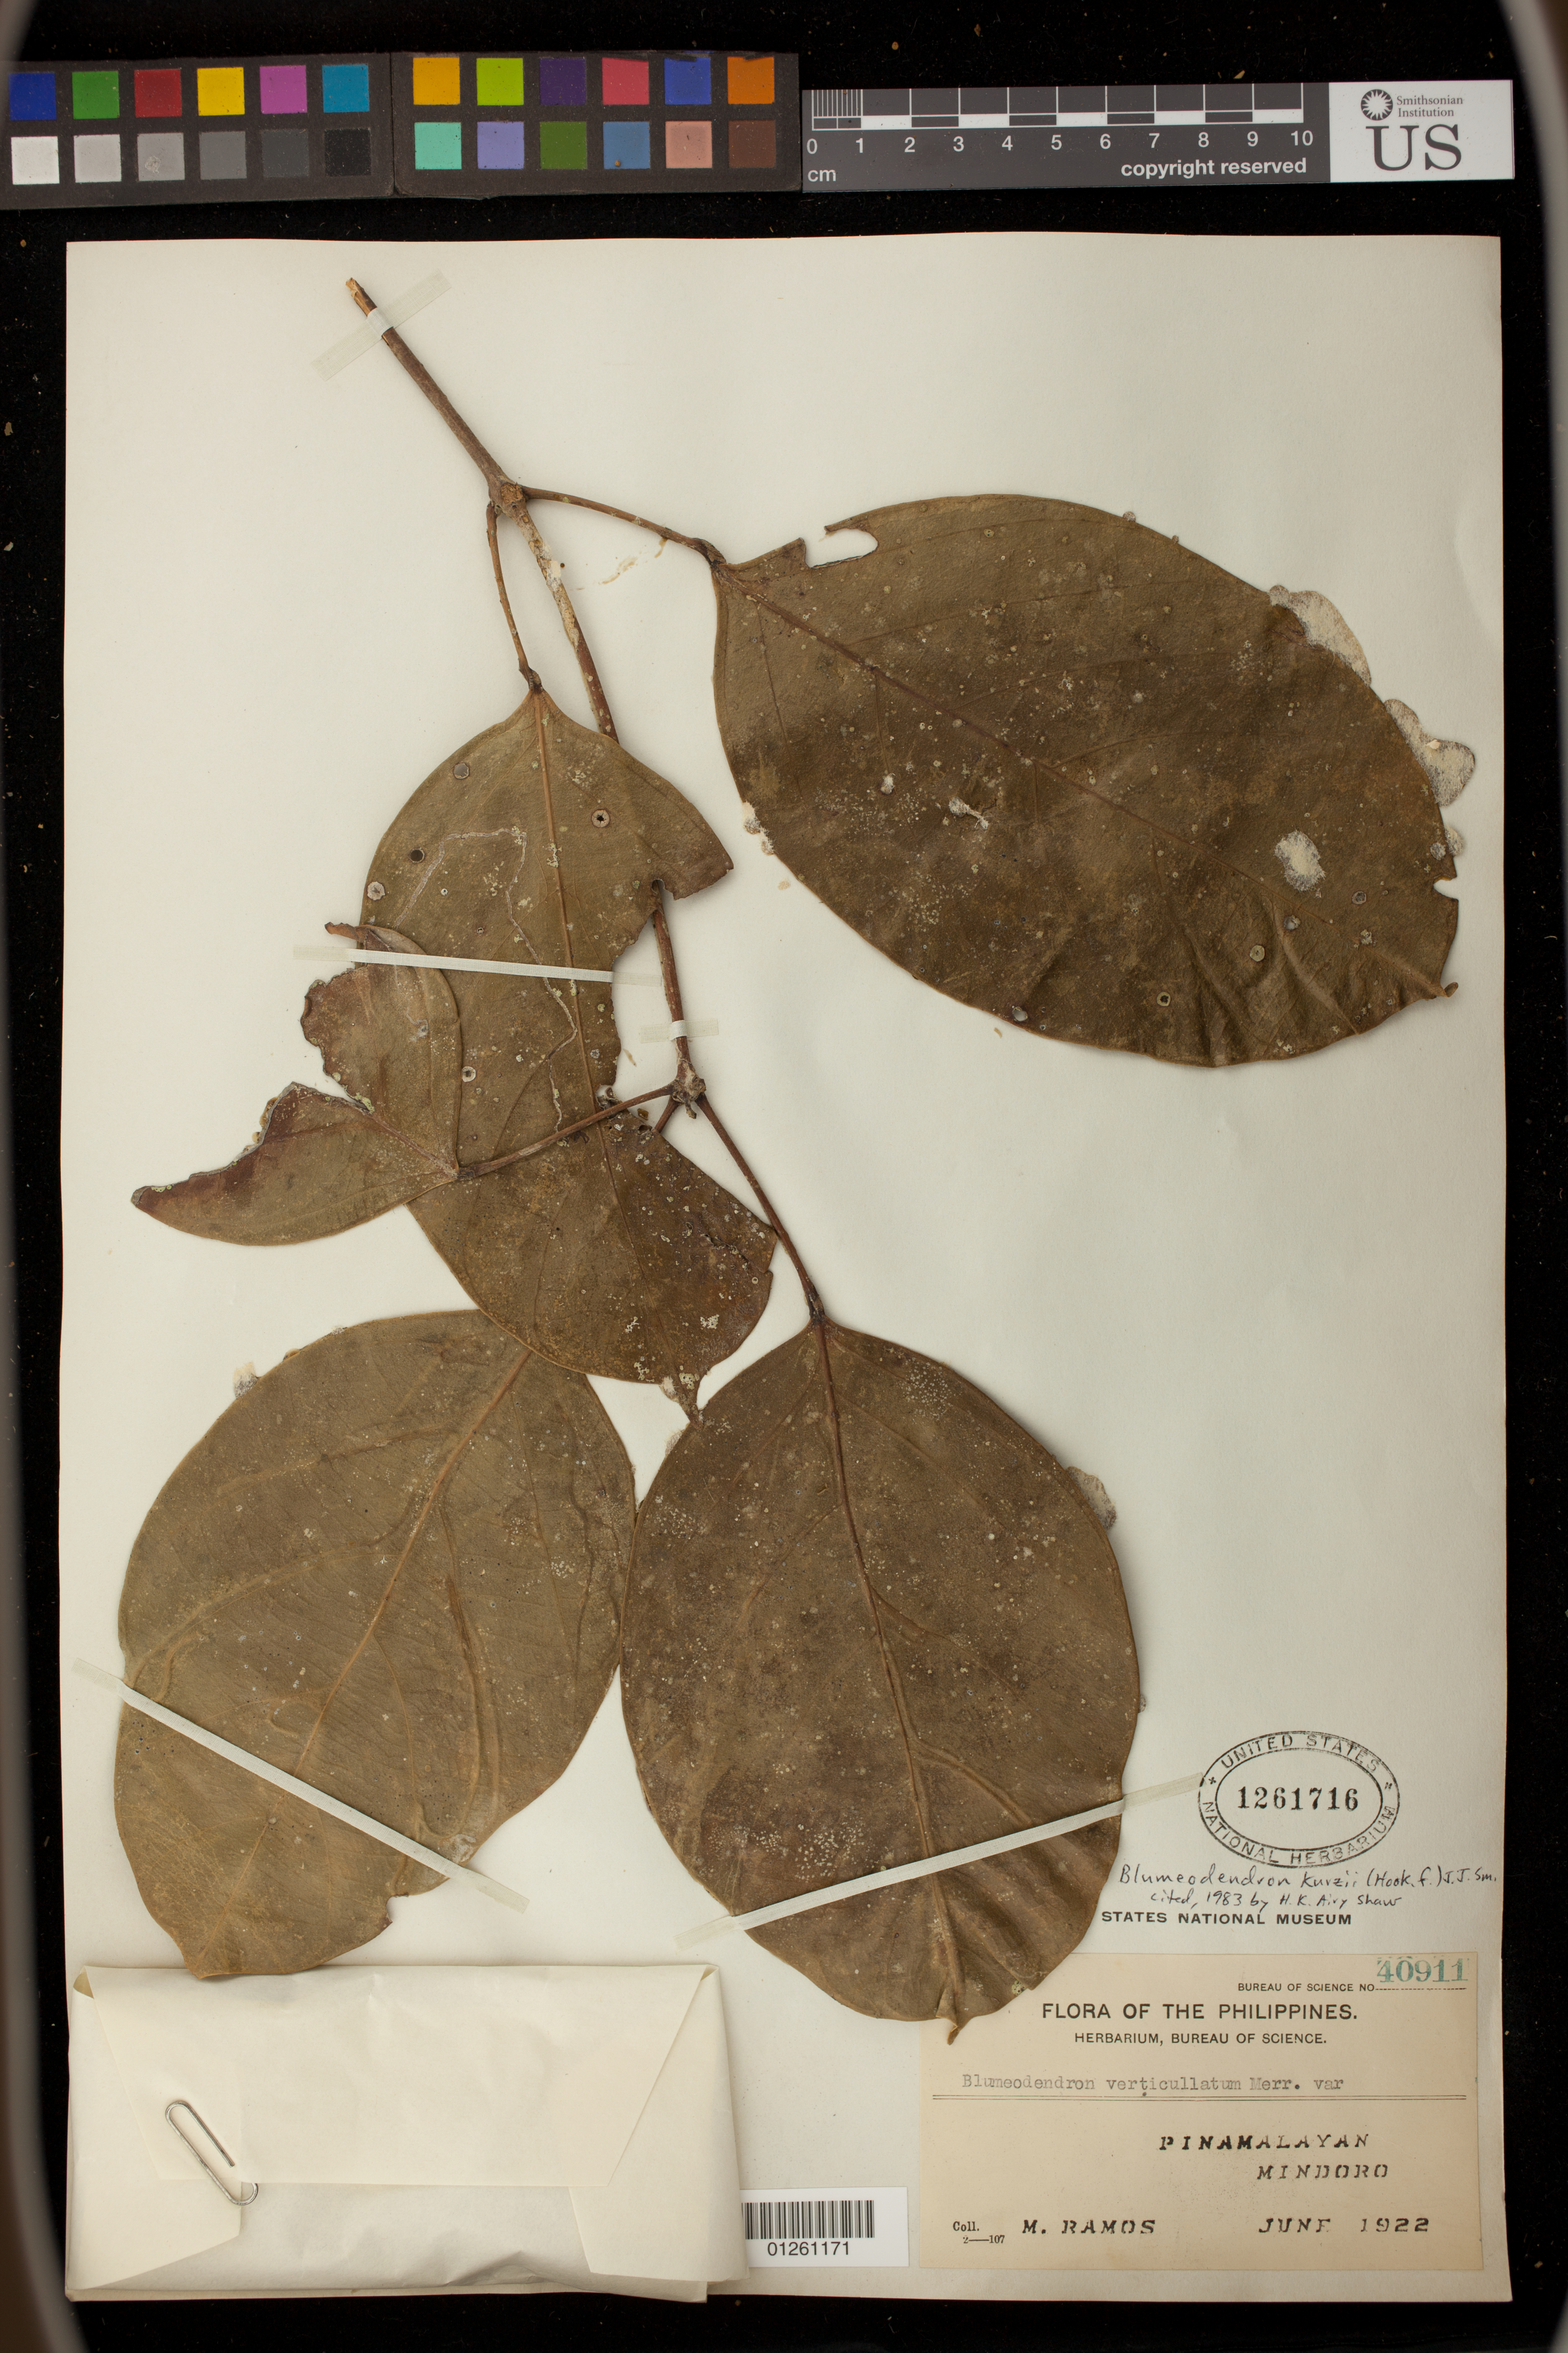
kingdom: Plantae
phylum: Tracheophyta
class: Magnoliopsida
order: Malpighiales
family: Euphorbiaceae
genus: Blumeodendron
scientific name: Blumeodendron kurzii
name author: (Hook. f.) J.Jay Sm.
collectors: M. Ramos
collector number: Bur. Sci. 40911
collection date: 1922-06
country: Philippines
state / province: Mimaropa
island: Mindoro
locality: Pinamalayan, Mindoro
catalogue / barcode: US 1261716